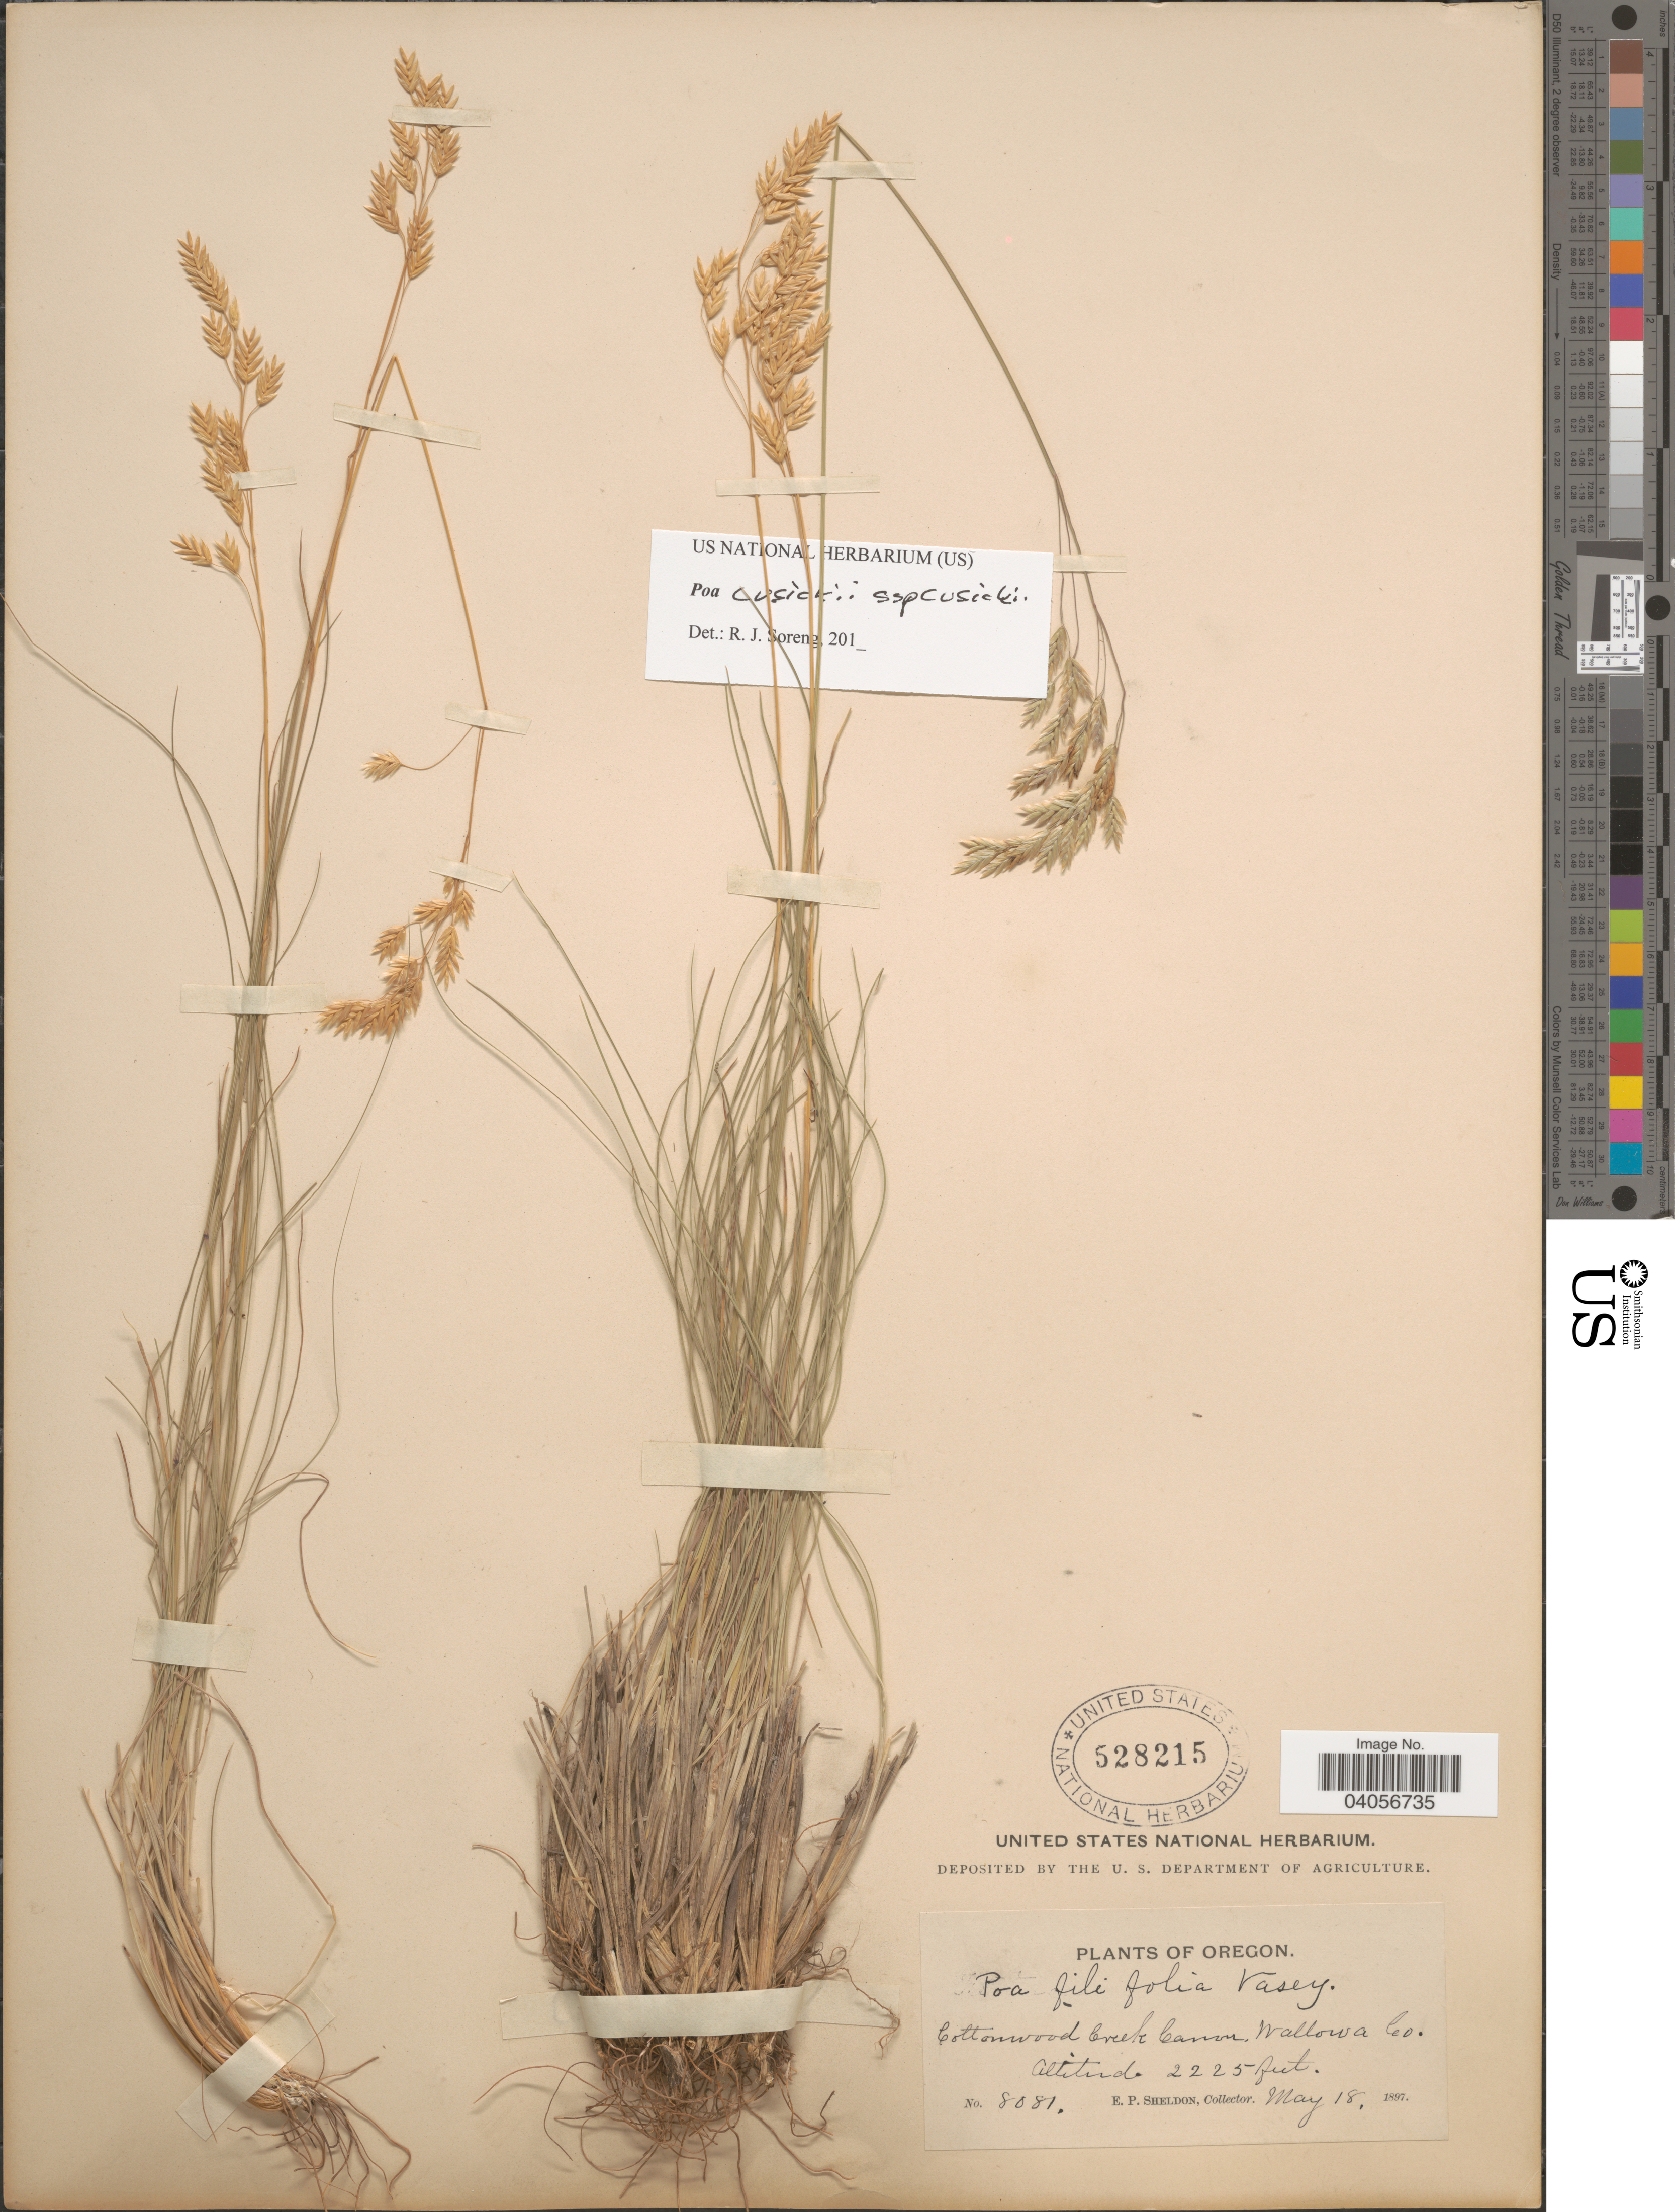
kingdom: Plantae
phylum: Tracheophyta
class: Liliopsida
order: Poales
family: Poaceae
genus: Poa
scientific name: Poa cusickii subsp. cusickii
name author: Vasey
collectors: E. P. Sheldon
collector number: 8081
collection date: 1897-05-18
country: United States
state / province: Oregon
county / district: Wallowa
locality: Cottonwood Creek Canon, Wallowa Co.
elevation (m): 678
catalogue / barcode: US 528215